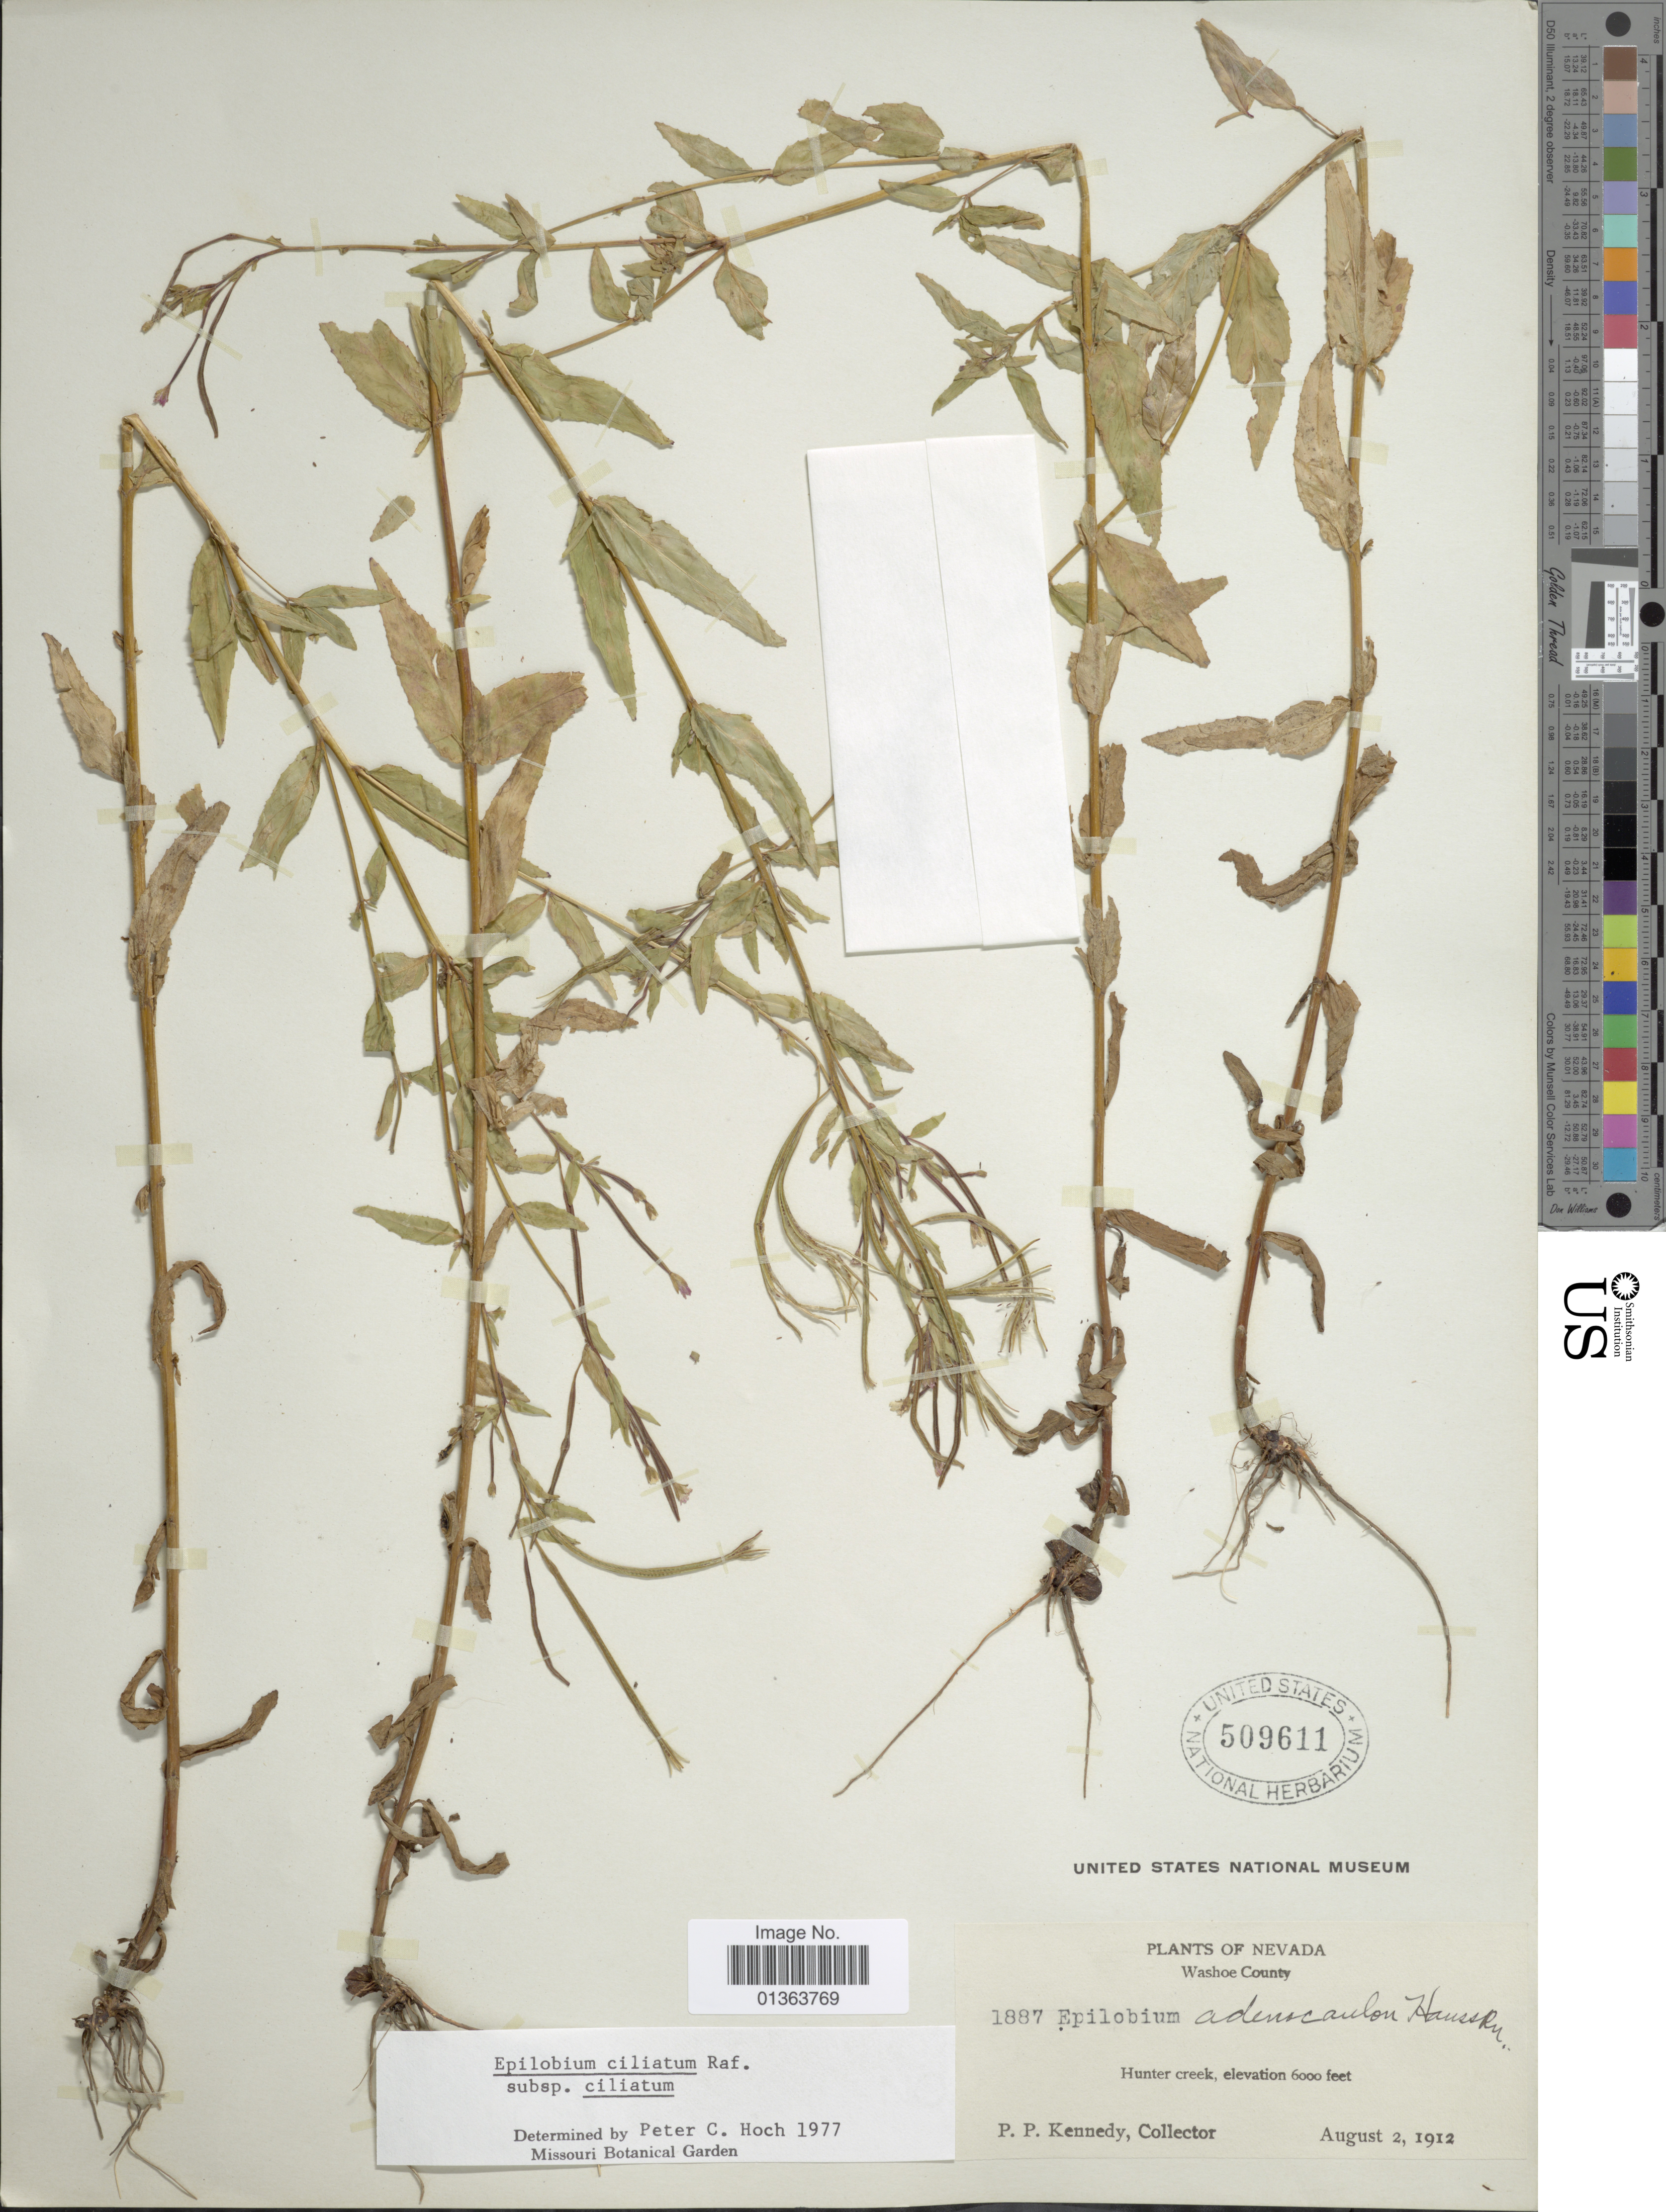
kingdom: Plantae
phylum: Tracheophyta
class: Magnoliopsida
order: Myrtales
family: Onagraceae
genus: Epilobium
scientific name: Epilobium ciliatum subsp. ciliatum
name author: Raf.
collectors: P. Kennedy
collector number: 1887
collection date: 1912-08-02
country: United States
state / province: Nevada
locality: Washoe County. Hunter creek.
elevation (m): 1829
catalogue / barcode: US 509611